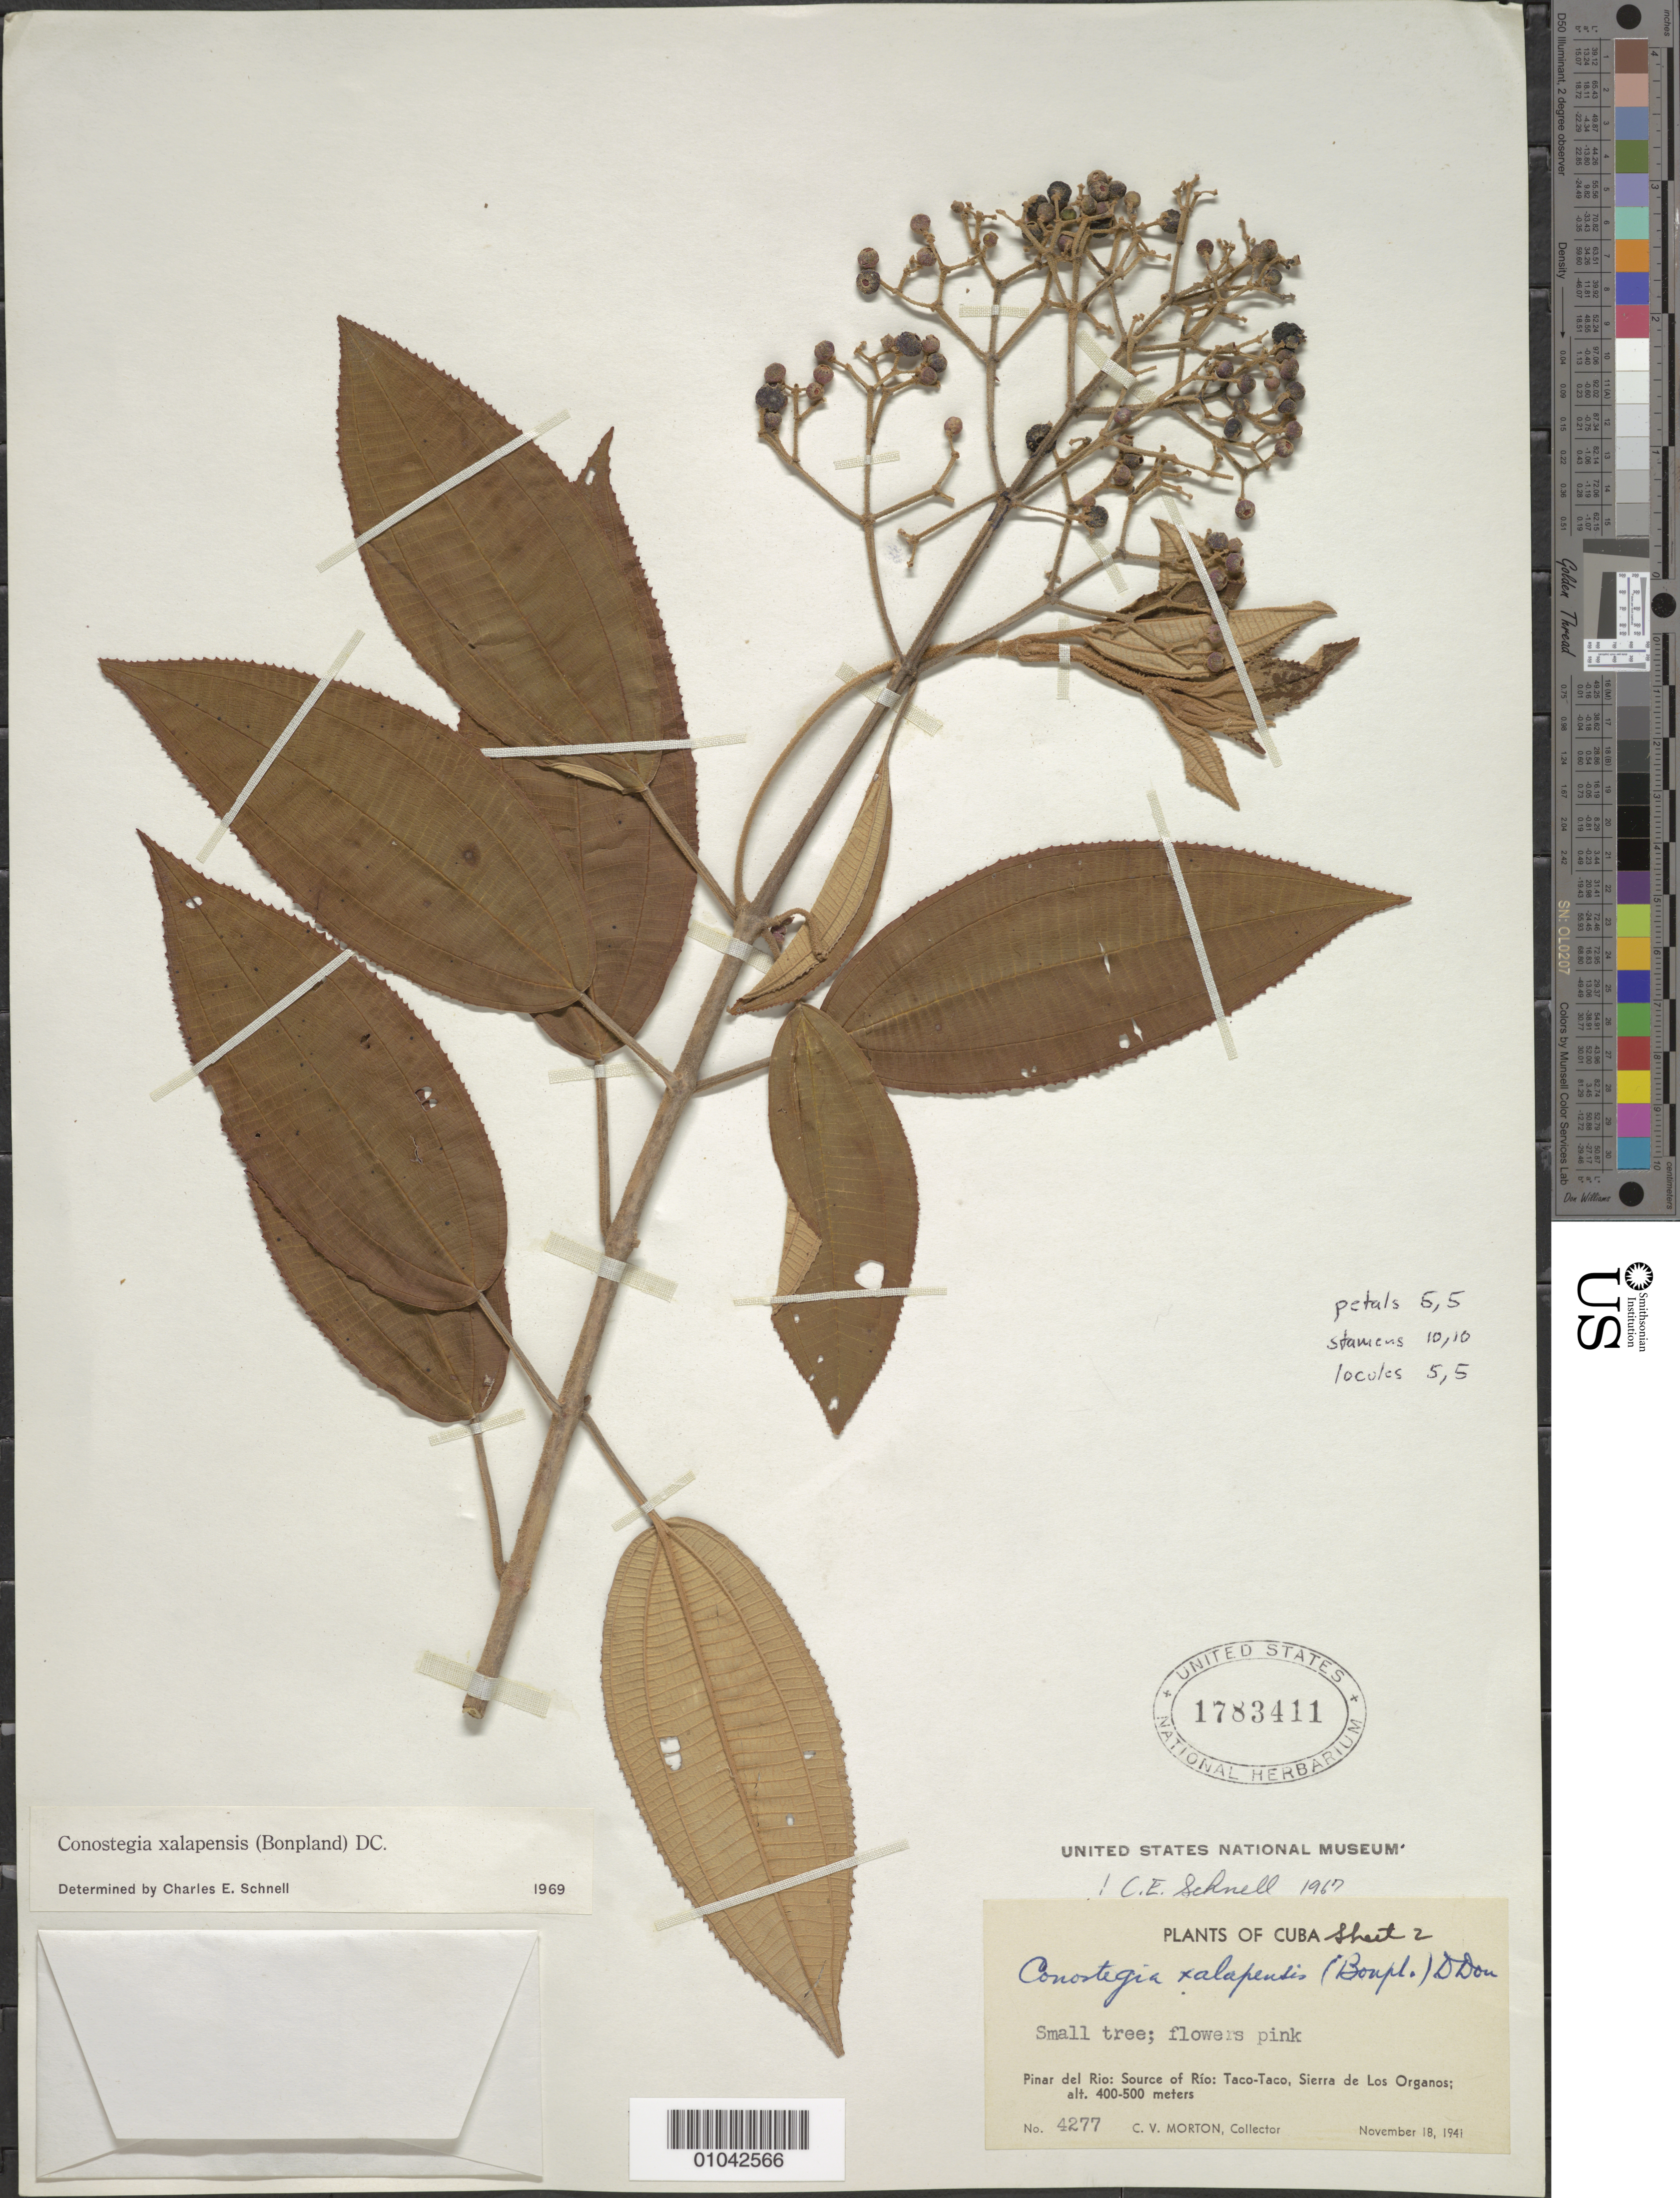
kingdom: Plantae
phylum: Tracheophyta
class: Magnoliopsida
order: Myrtales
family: Melastomataceae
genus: Conostegia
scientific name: Conostegia xylapensis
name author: (Bonpl.) D. Don ex DC.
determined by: Schnell, C. E.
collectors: C. V. Morton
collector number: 4277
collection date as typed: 18 Nov 1941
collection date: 1941-11-18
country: Cuba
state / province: Pinar del Rio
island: Cuba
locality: Source of Río: Taco-Taco, Sierra de Los Organos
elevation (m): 400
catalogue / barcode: US 1783411